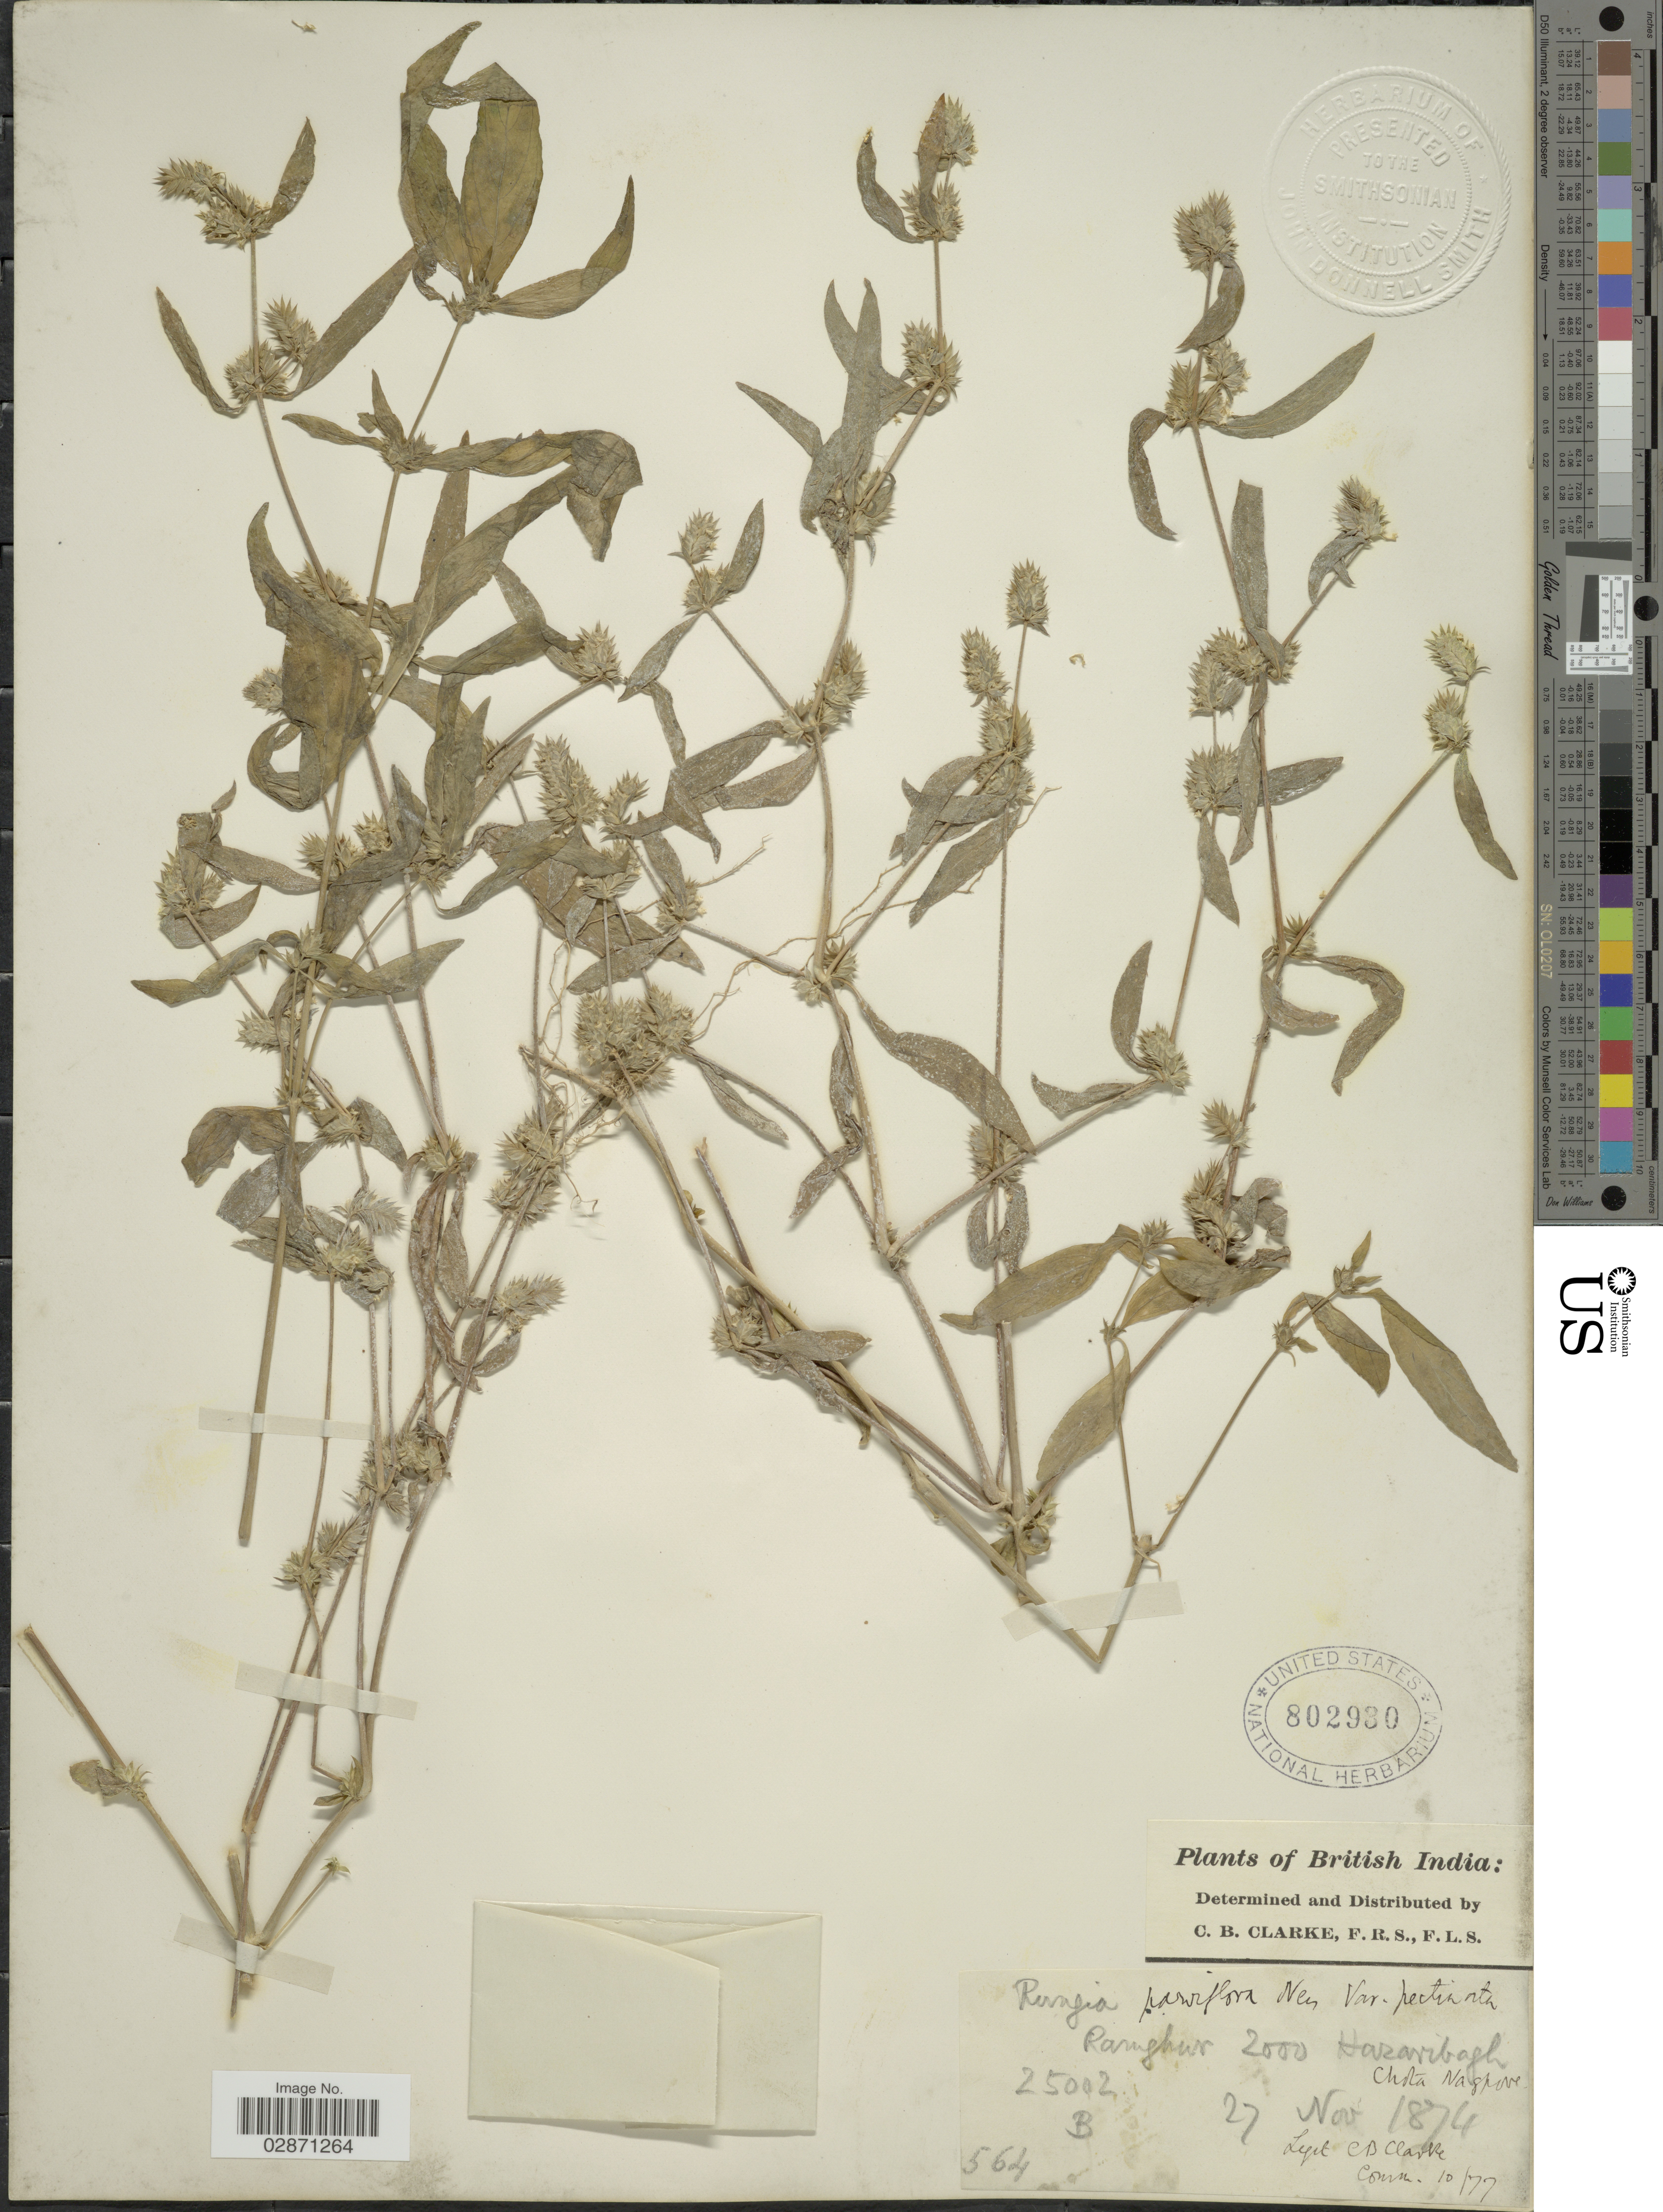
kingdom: Plantae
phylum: Tracheophyta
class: Magnoliopsida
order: Lamiales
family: Acanthaceae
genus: Rungia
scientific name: Rungia parviflora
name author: Nees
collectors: C. B. Clarke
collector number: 25002B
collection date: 1874-11-27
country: India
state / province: Jharkhand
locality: British India. Ramghur. Hazaribagh. Chota Nagpore.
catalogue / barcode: US 802930